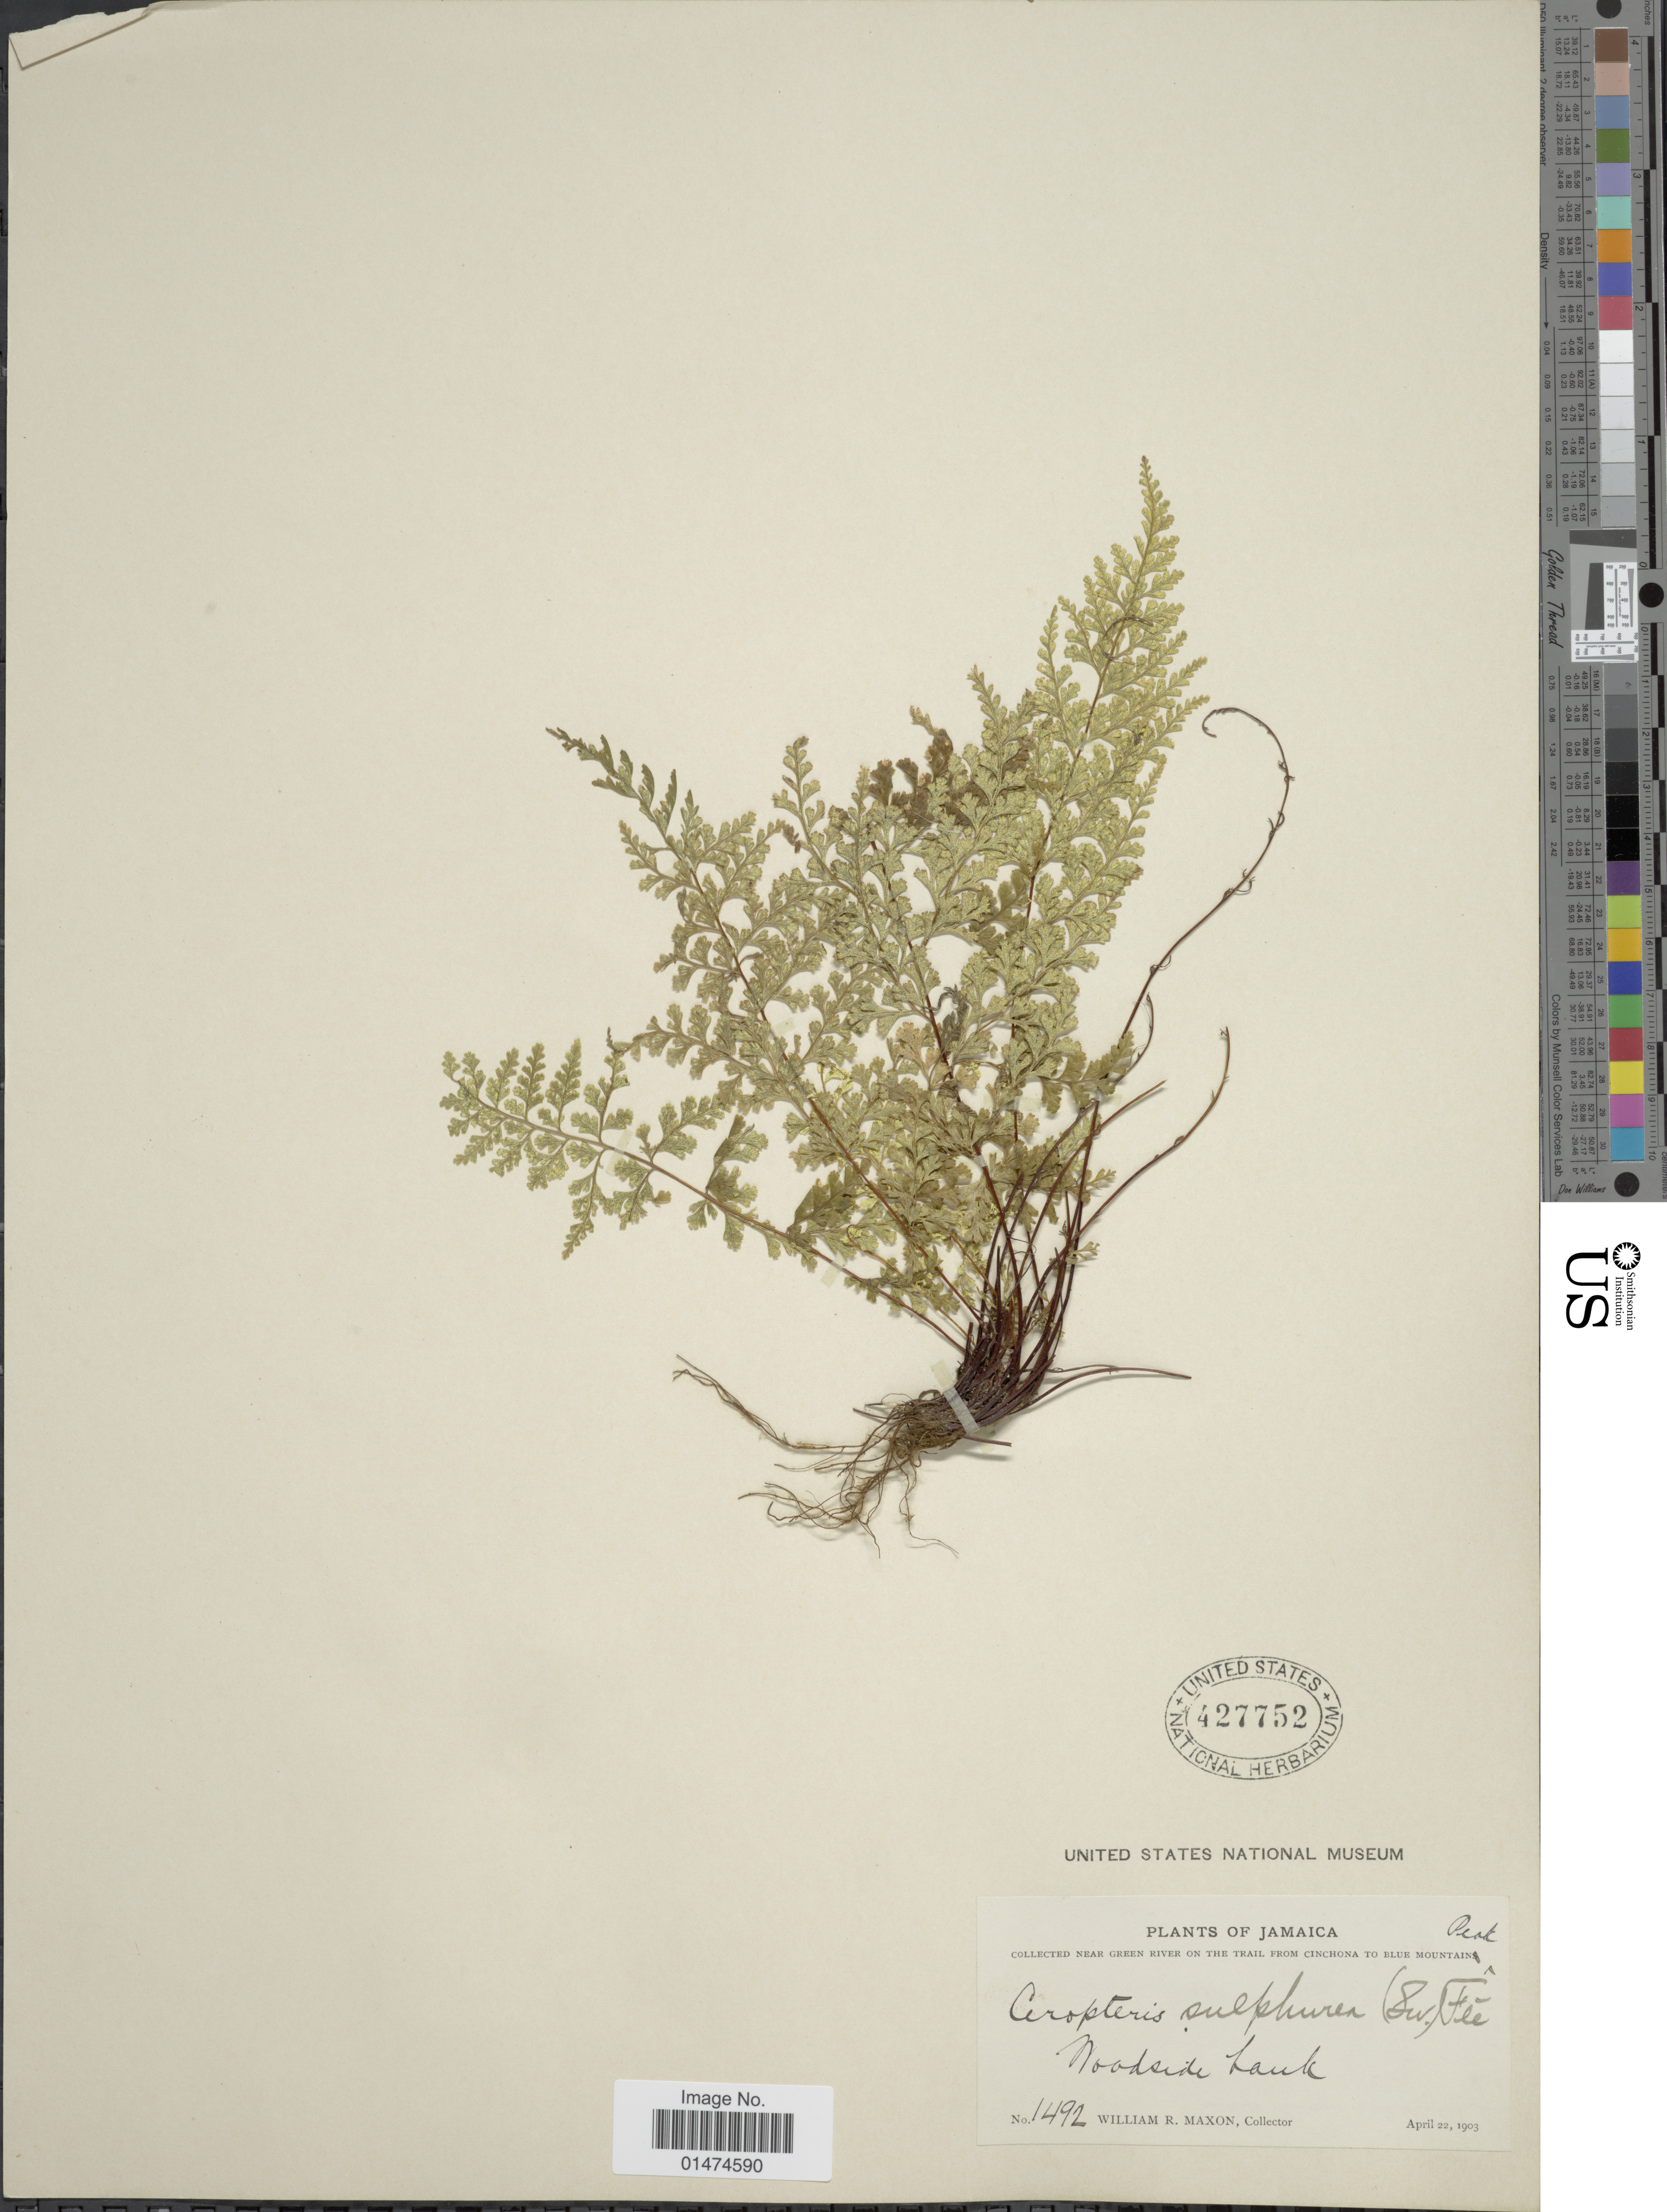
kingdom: Plantae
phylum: Tracheophyta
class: Polypodiopsida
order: Polypodiales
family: Pteridaceae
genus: Pityrogramma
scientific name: Pityrogramma sulphurea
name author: (Sw.) Maxon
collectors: W. R. Maxon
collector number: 1492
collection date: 1903-04-22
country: Jamaica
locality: Jamaica, near Green River on the trail from Cinchona to Blue Mountains.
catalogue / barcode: US 427752